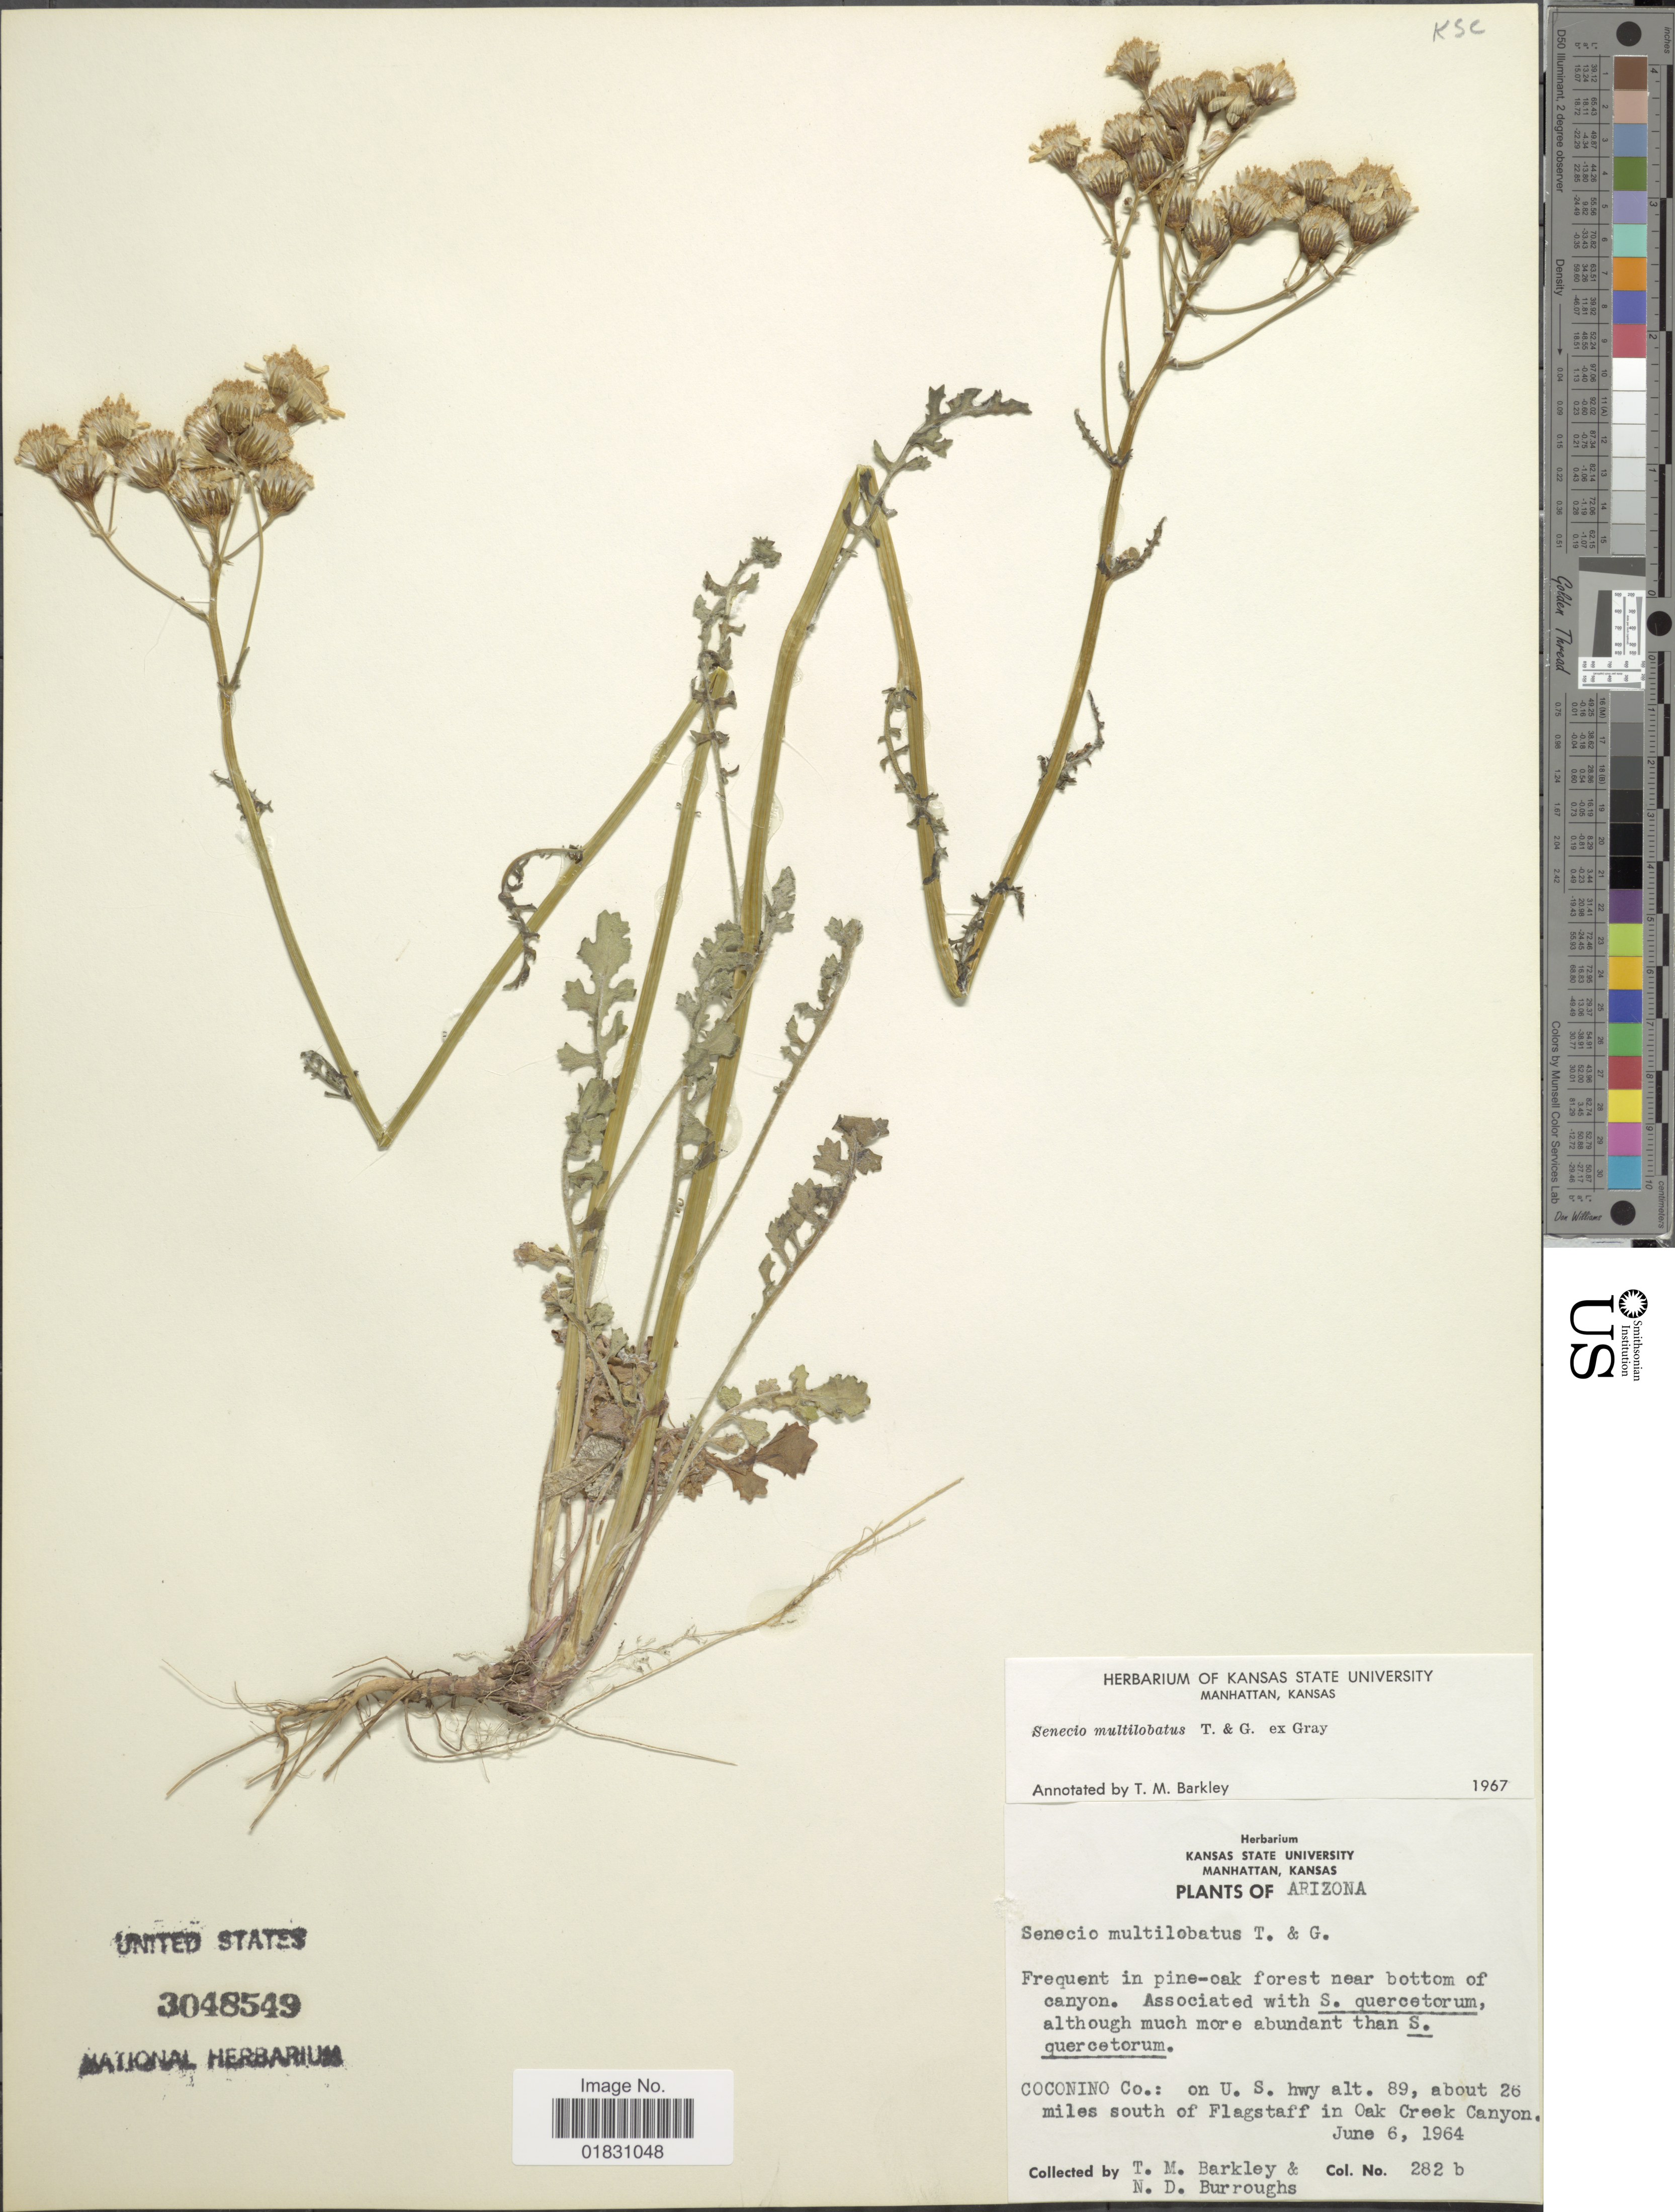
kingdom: Plantae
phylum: Tracheophyta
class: Magnoliopsida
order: Asterales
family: Asteraceae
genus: Packera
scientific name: Packera multilobata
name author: (Torr. & A. Gray) W.A. Weber & Á. Löve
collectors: T. M. Barkley & N. Burroughs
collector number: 282 b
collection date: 1964-06-06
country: United States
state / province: Arizona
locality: Coconino Co.: on U.S. hwy alt. 89, anout 26 miles south of Flagstaff in Oak Creek Canyon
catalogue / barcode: US 3048549